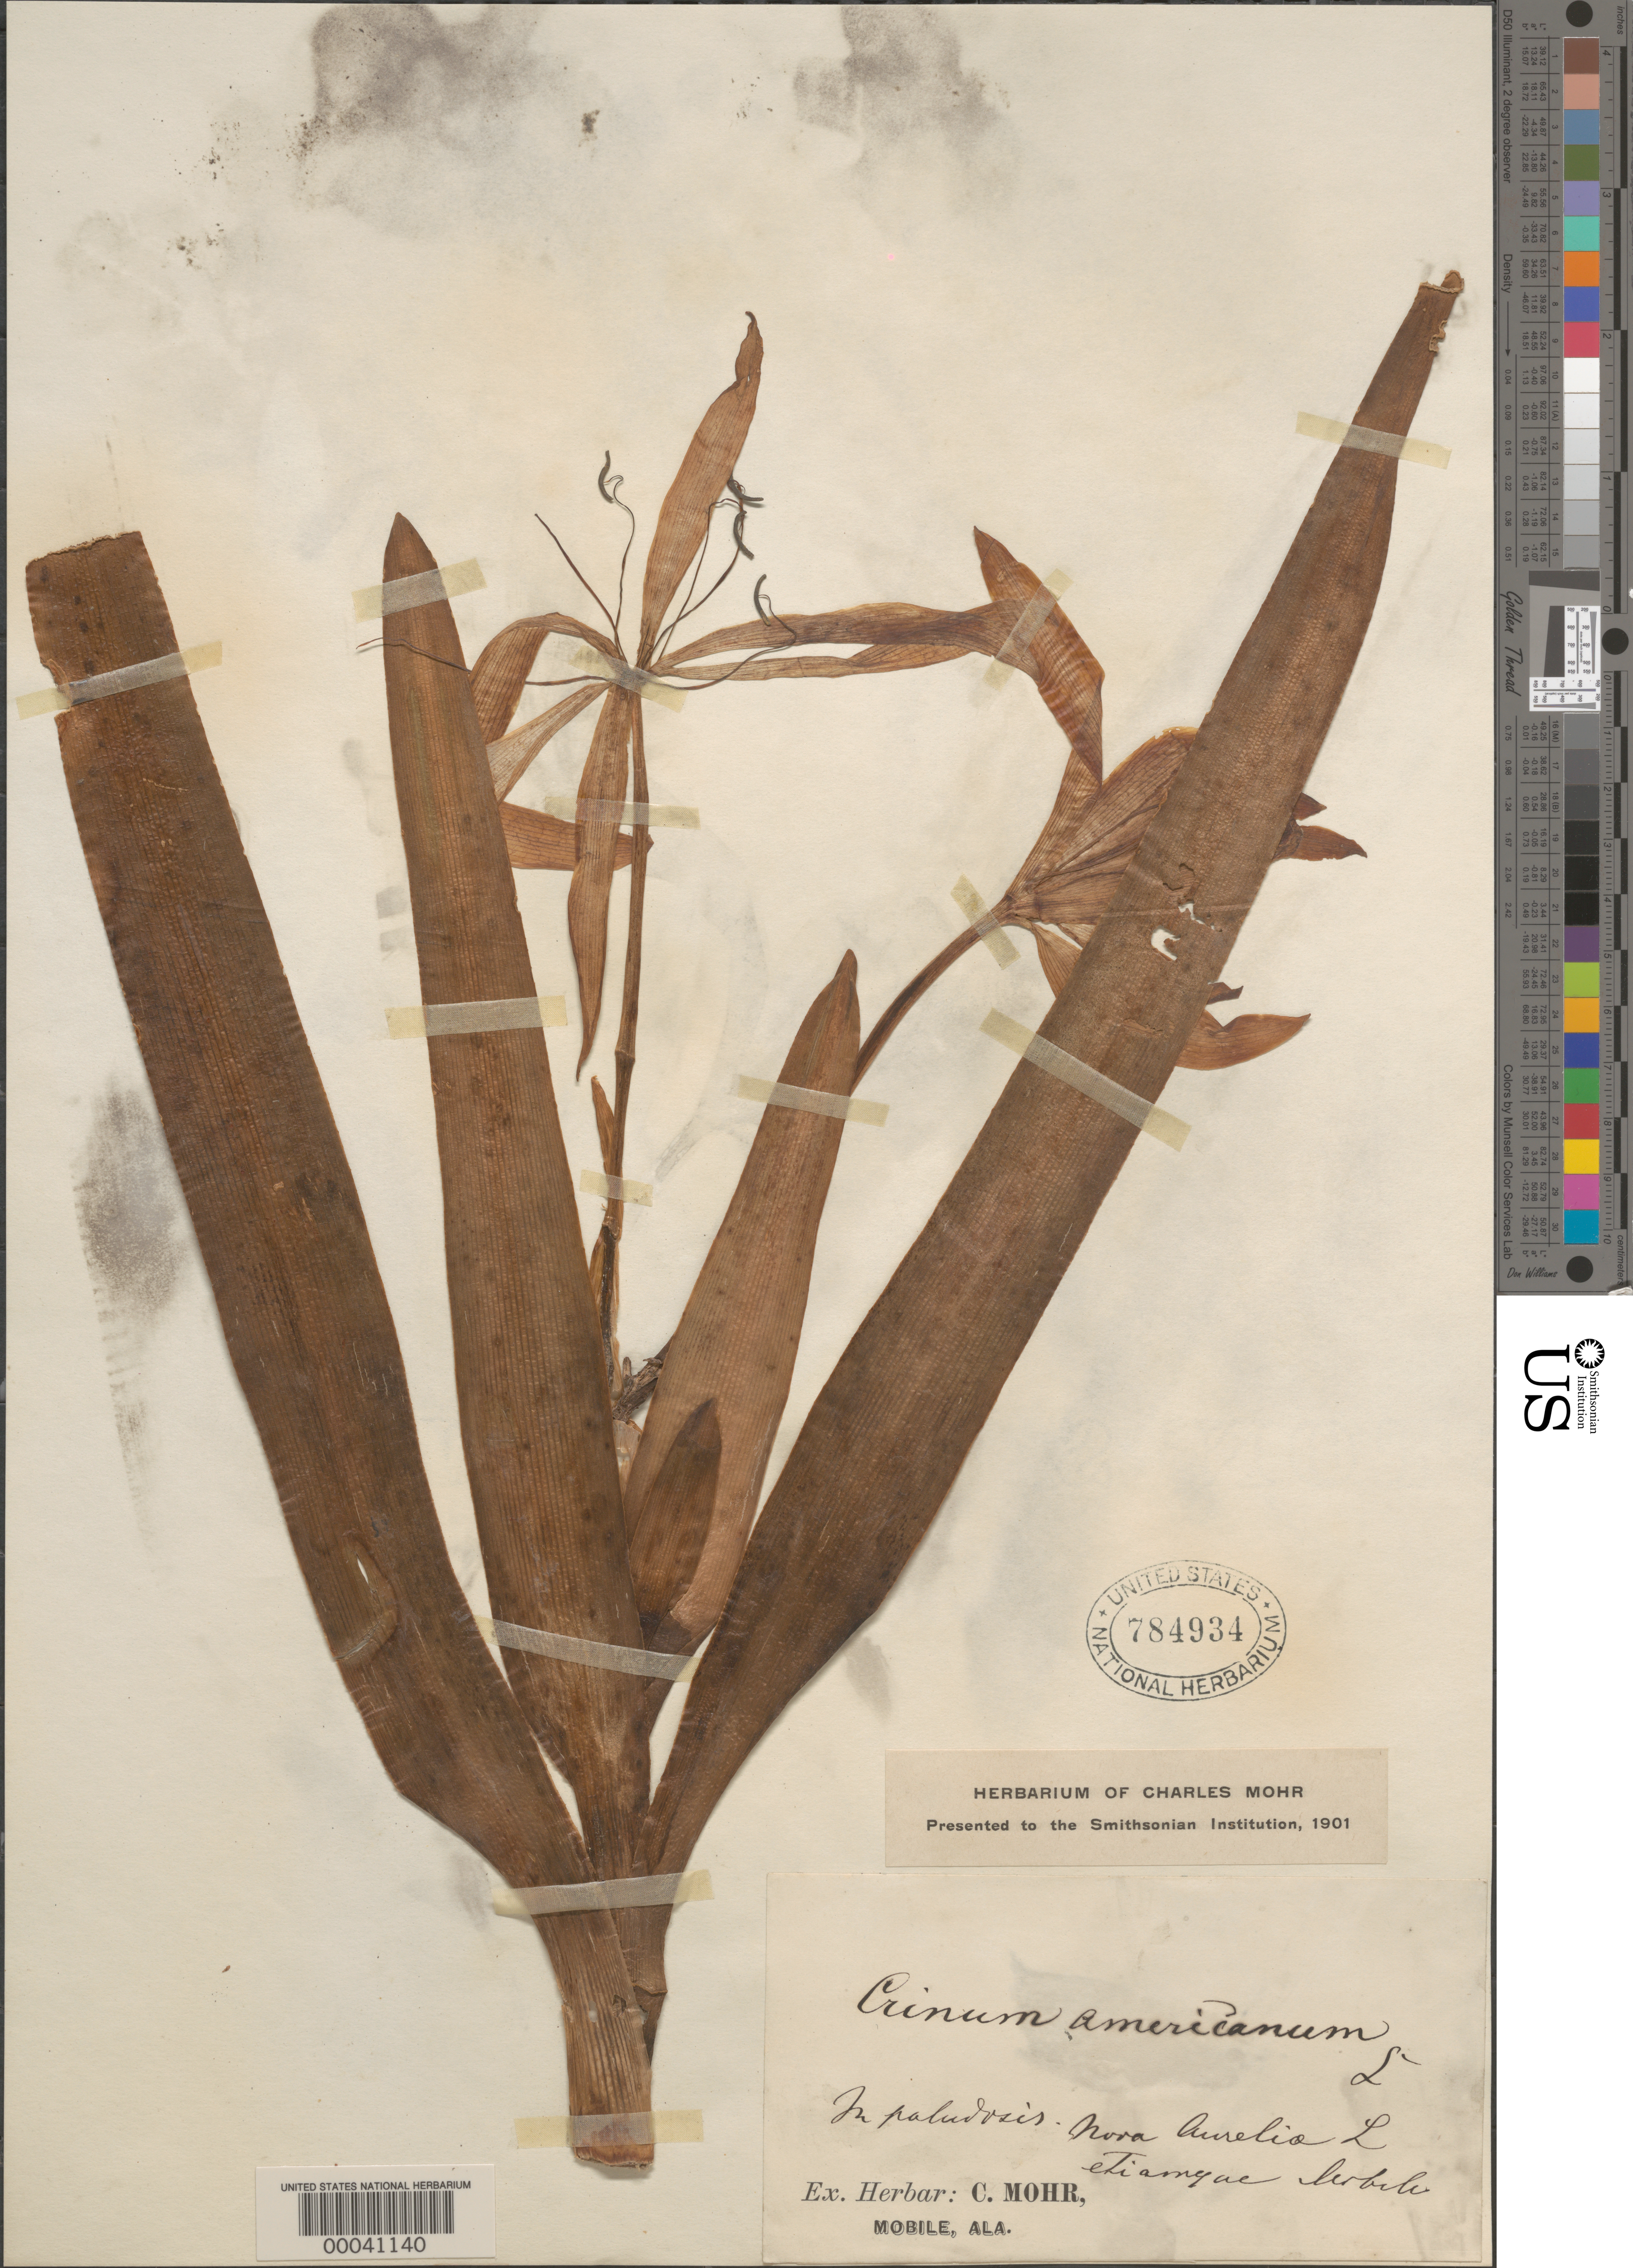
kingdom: Plantae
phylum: Tracheophyta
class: Liliopsida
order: Asparagales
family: Amaryllidaceae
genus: Crinum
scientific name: Crinum americanum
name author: L.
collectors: ex herb. C. Mohr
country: United States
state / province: Washington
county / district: Spokane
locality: Spokane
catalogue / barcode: US 784934